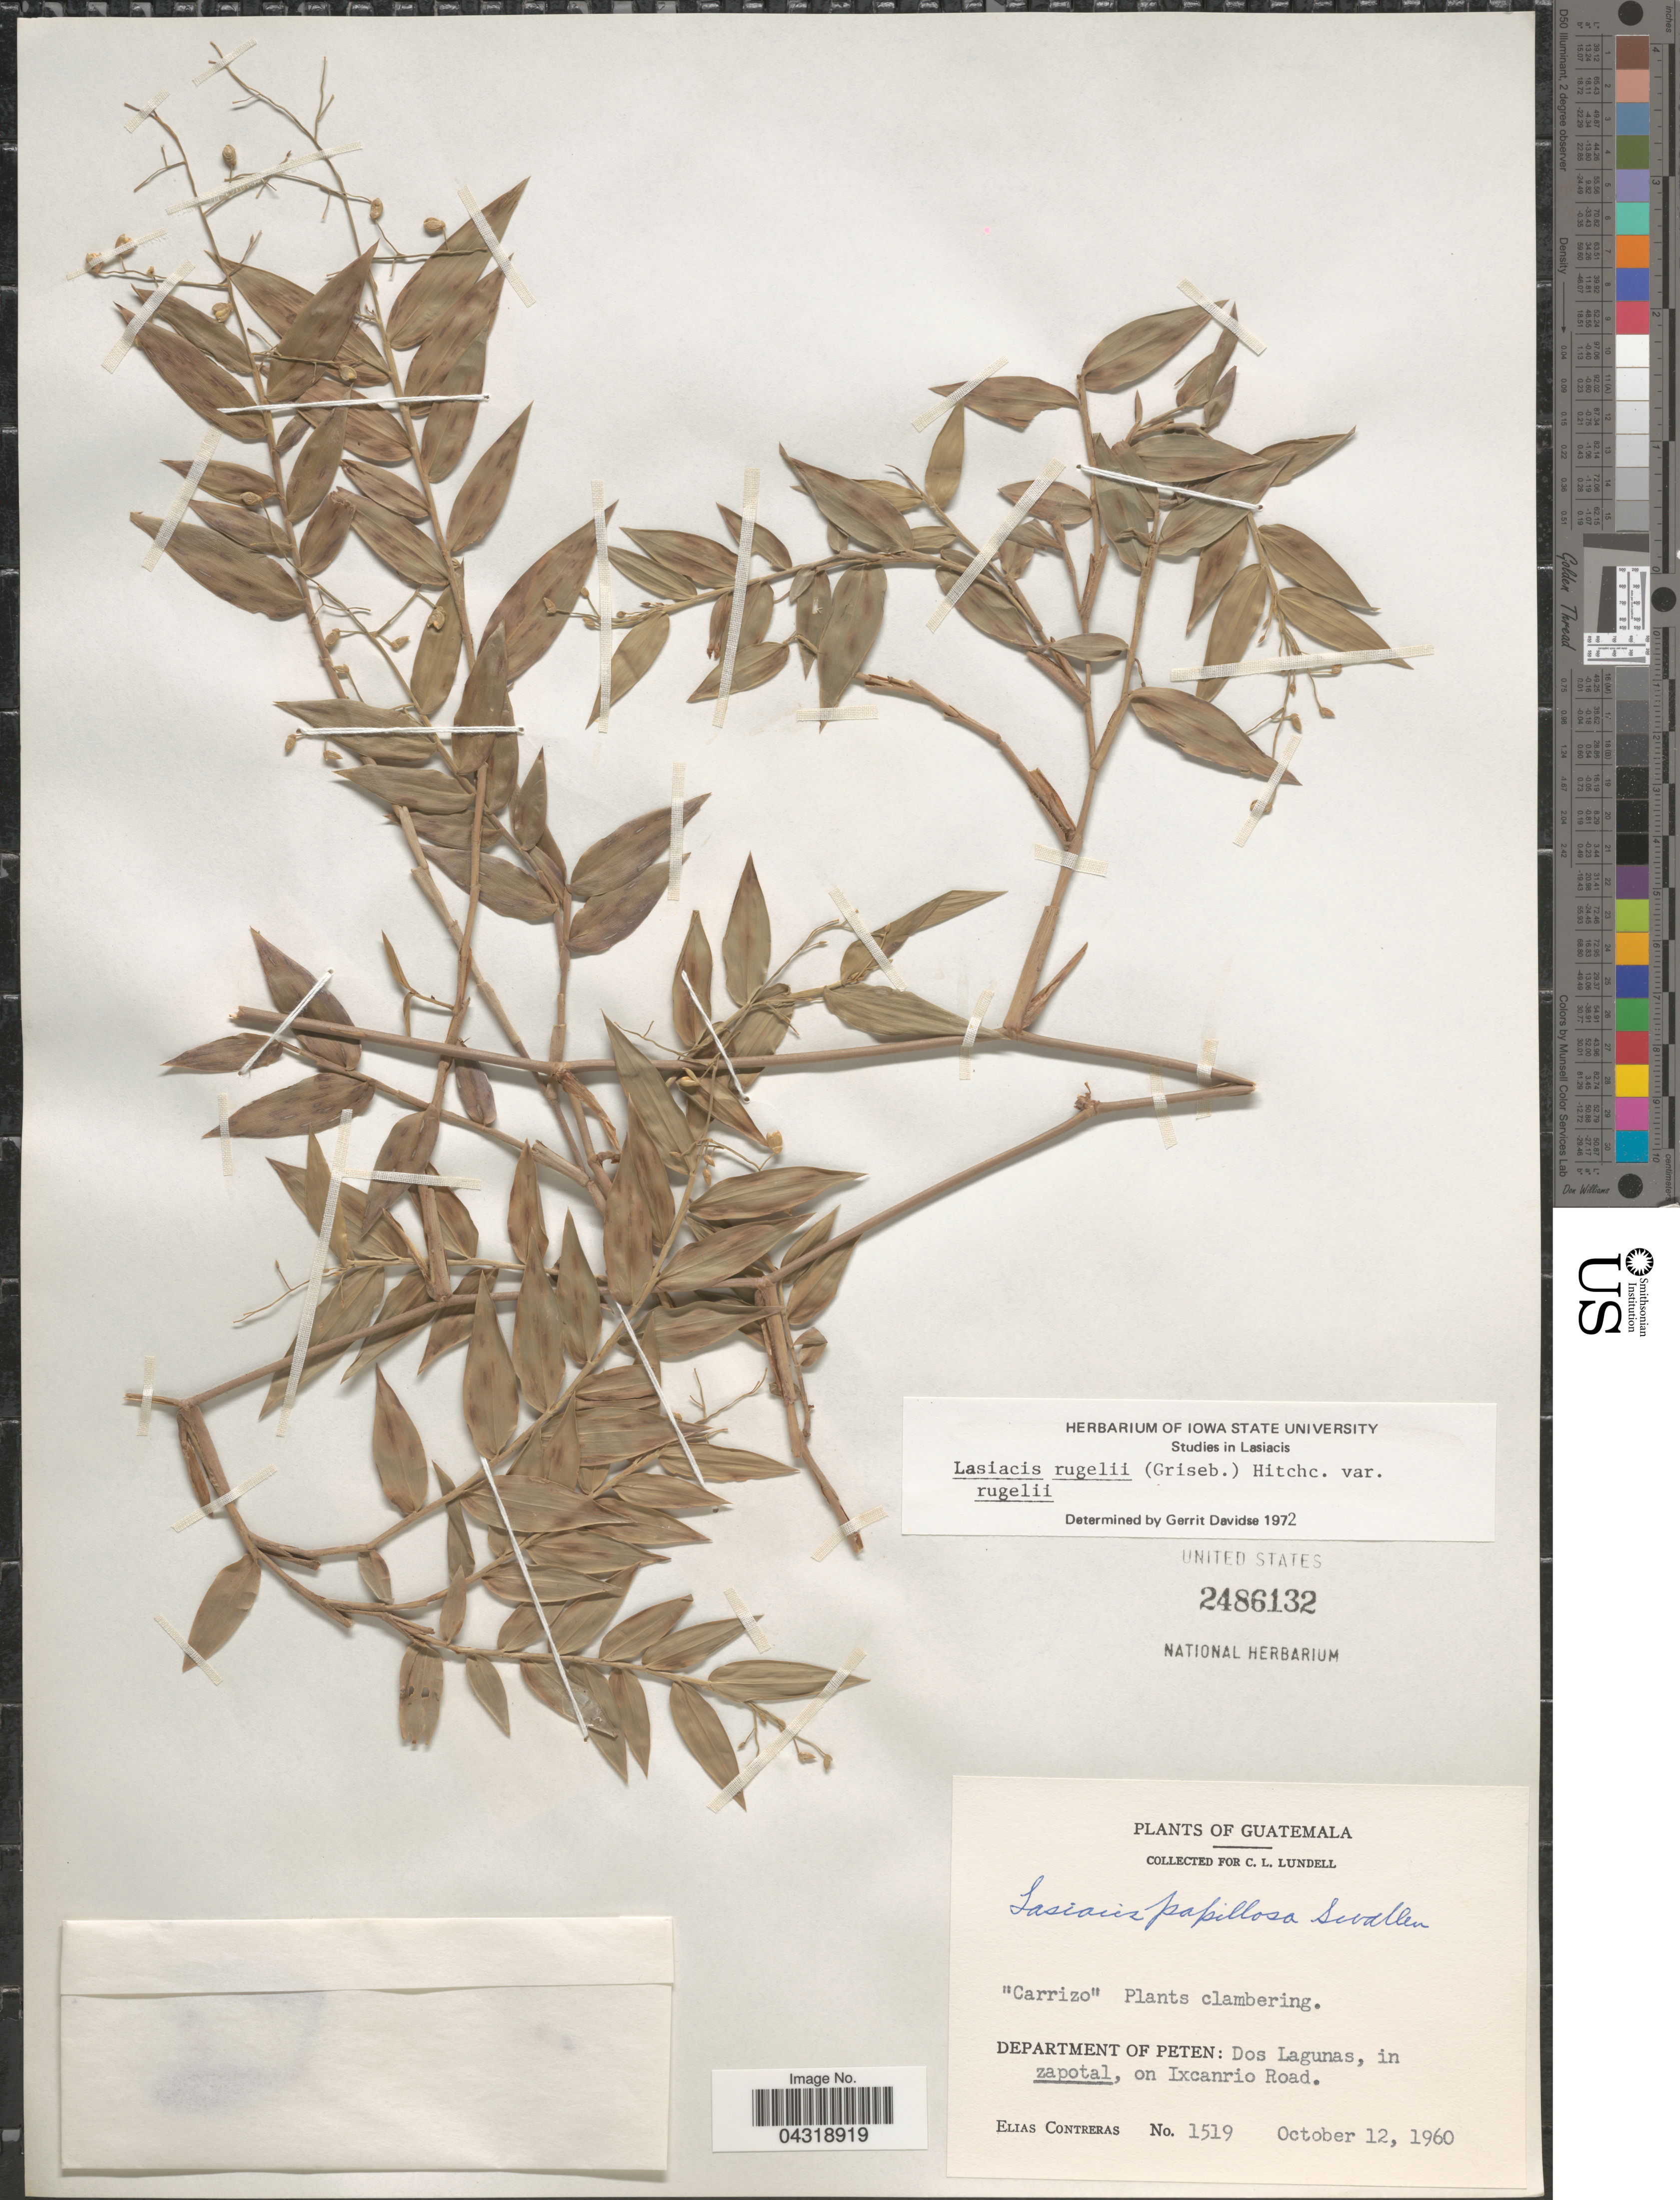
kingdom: Plantae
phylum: Tracheophyta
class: Liliopsida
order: Poales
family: Poaceae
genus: Lasiacis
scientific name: Lasiacis rugelii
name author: (Griseb.) Hitchc.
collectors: E. Contreras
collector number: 1519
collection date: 1960-10-12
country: Guatemala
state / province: El Peten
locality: Department of Peten: Dos Lagunas, in zapotal, on Ixcanrio Road.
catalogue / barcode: US 2486132